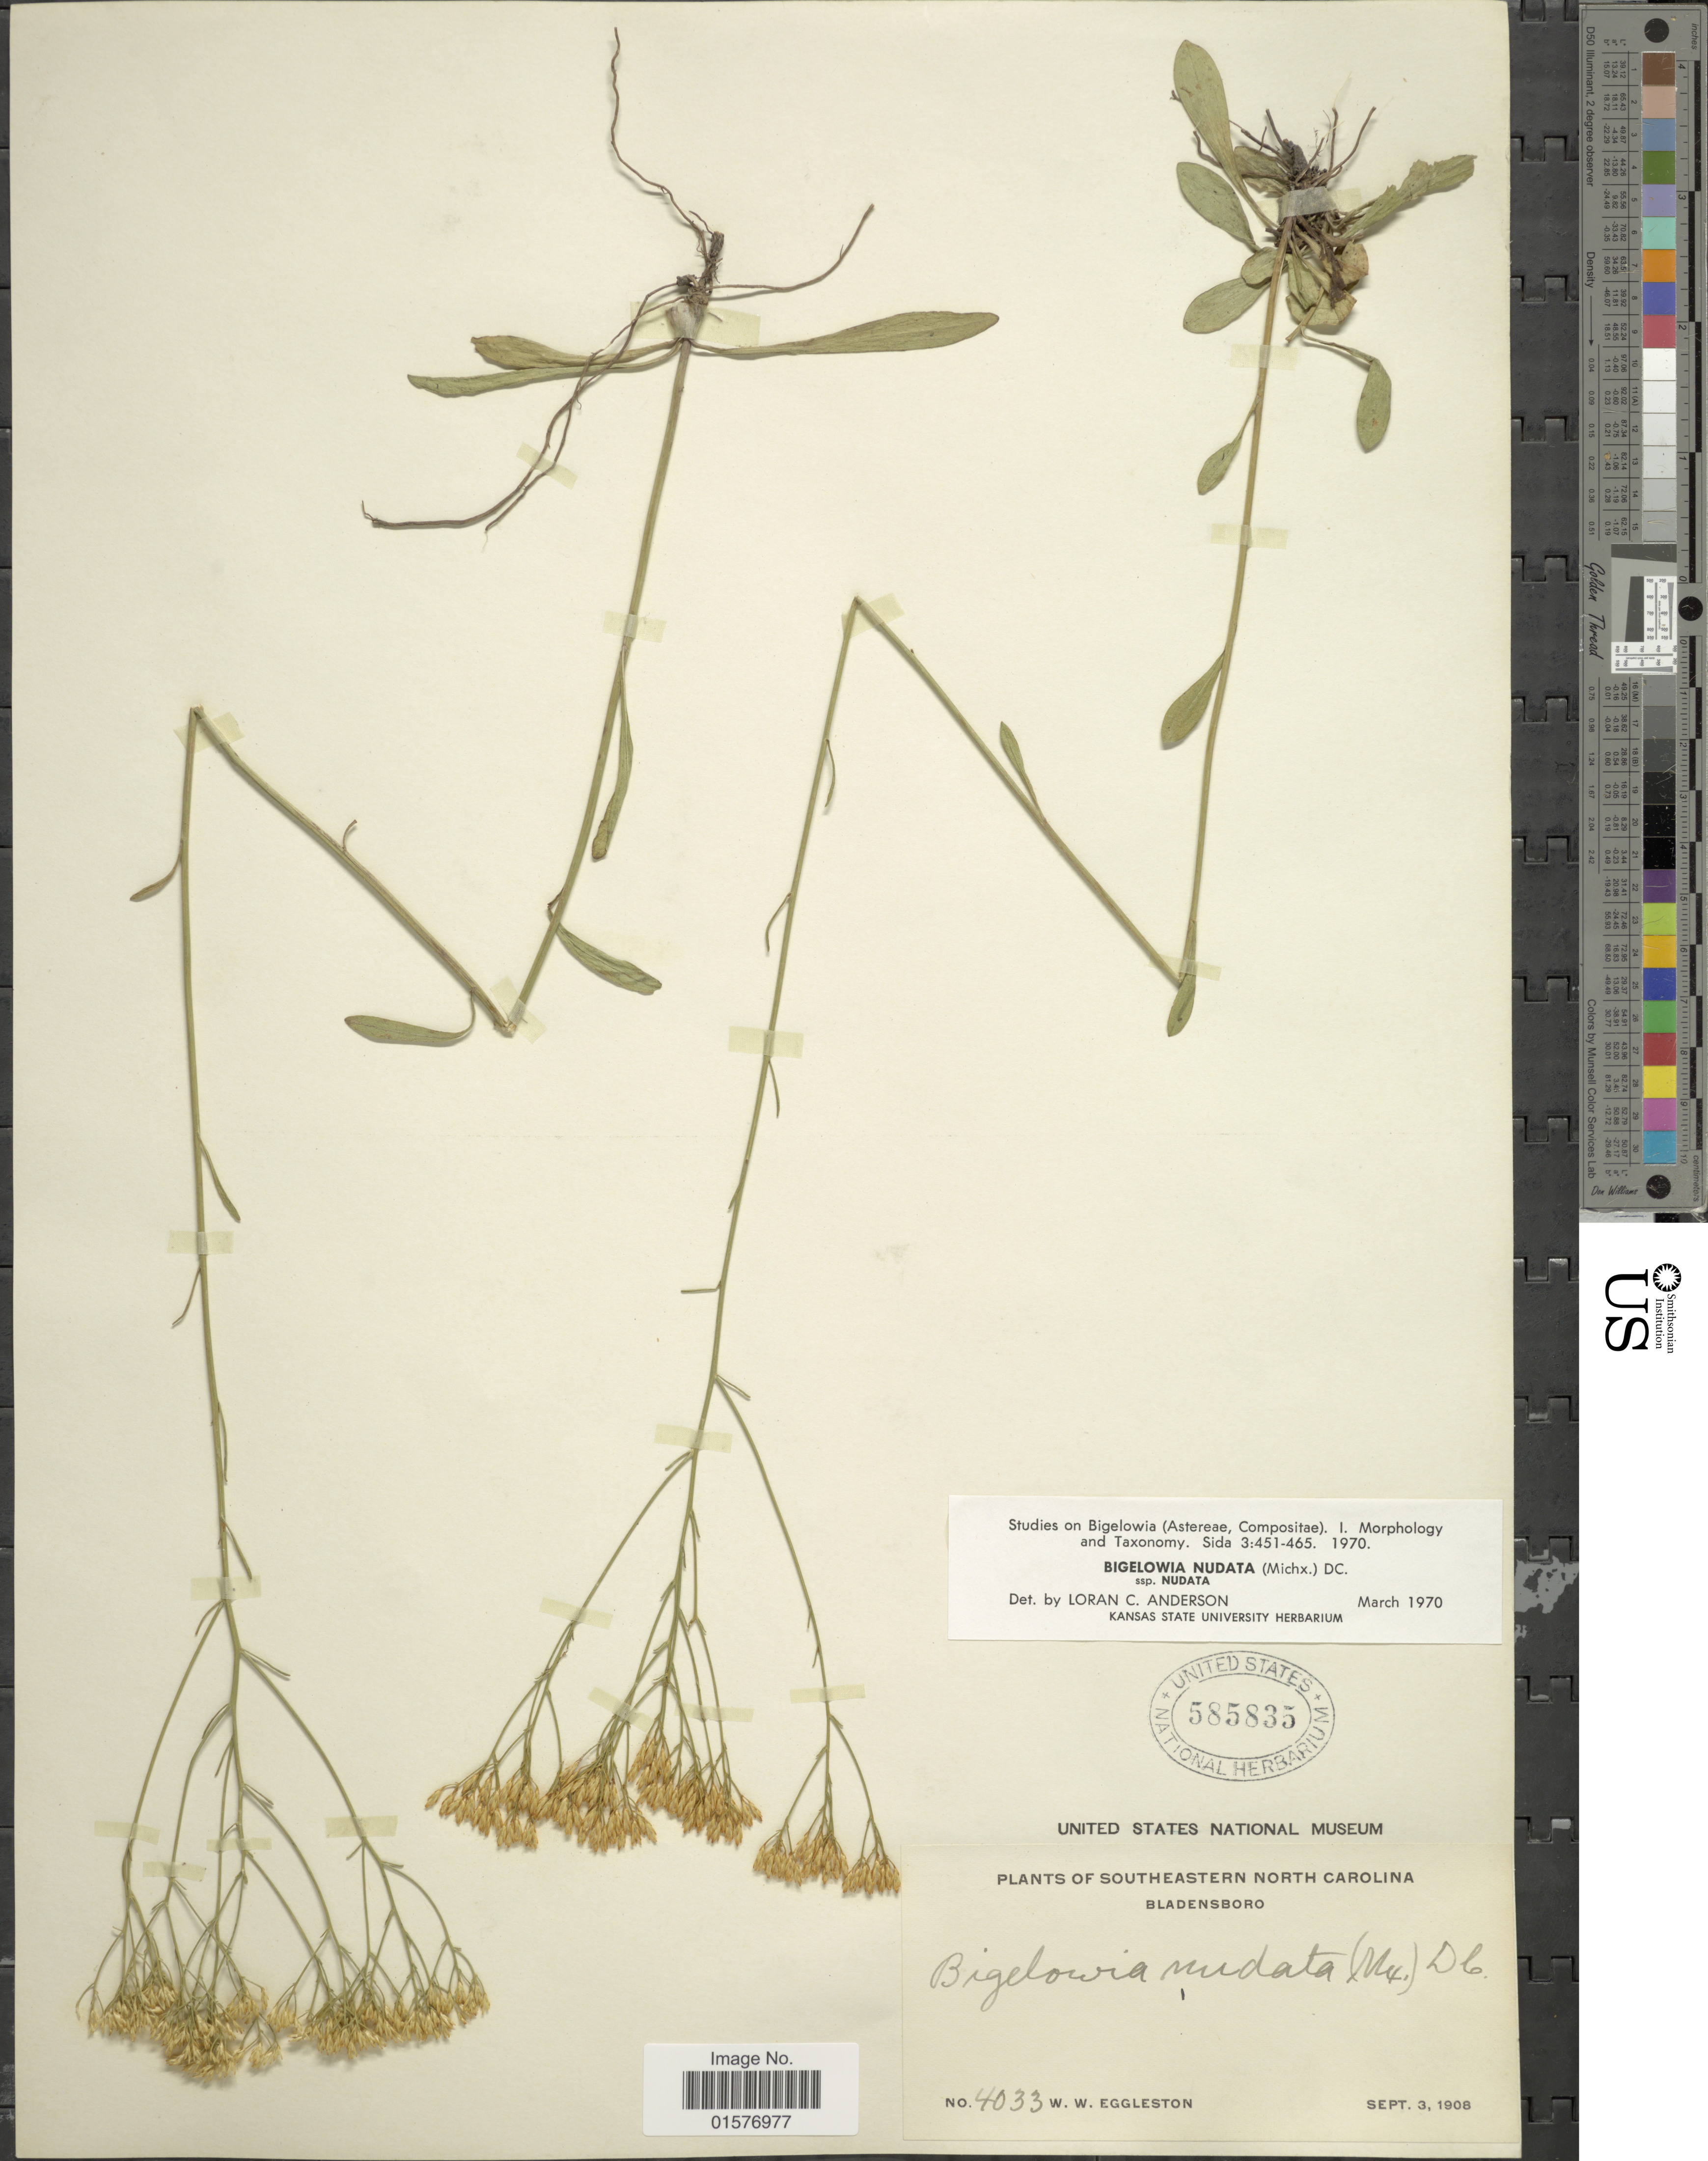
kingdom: Plantae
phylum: Tracheophyta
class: Magnoliopsida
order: Asterales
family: Asteraceae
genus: Bigelowia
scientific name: Bigelowia nudata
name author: (Michx.) DC.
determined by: Urbatsch, Lowell E., Curator (LSU), Louisiana State University (UNITED STATES)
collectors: W. W. Eggleston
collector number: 4033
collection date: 1908-09-03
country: United States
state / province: North Carolina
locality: Southeastern North Carolina, Bladensboro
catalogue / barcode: US 585835